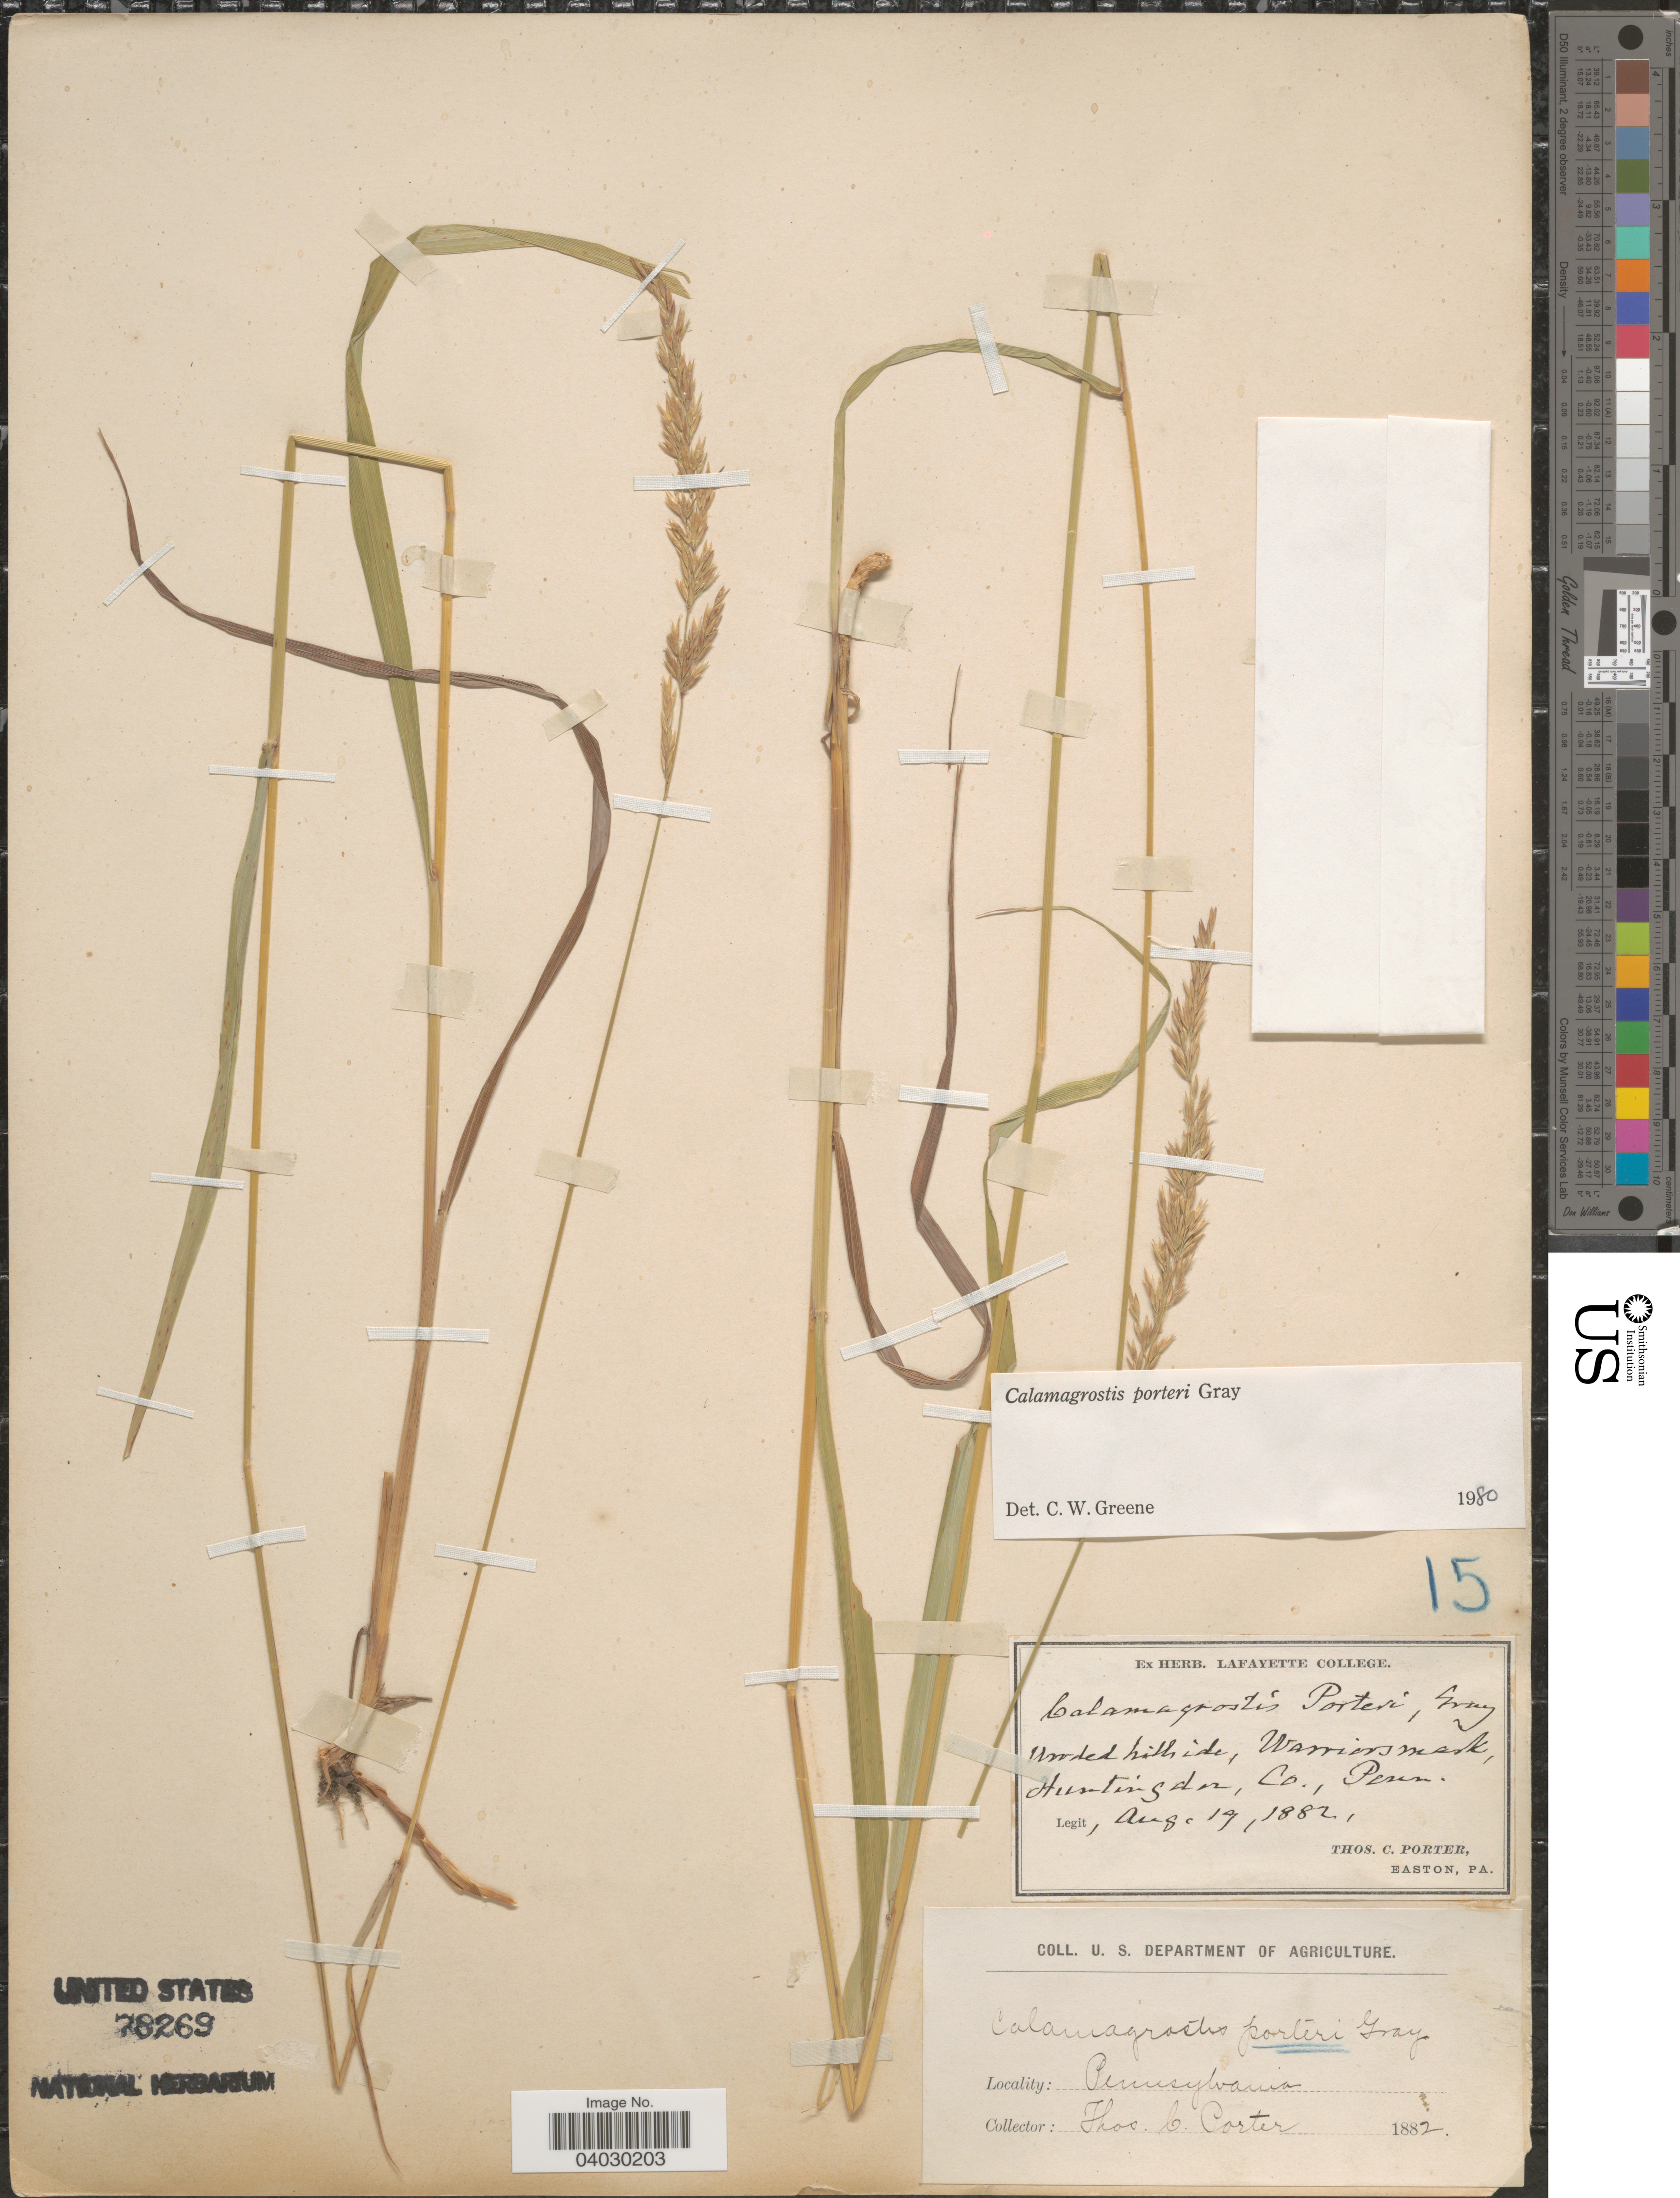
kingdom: Plantae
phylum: Tracheophyta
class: Liliopsida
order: Poales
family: Poaceae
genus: Calamagrostis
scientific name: Calamagrostis porteri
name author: A. Gray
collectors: T. Porter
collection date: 1882-08-19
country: United States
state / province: Pennsylvania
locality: Warriors mask, Huntingdon Co.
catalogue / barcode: US 78269